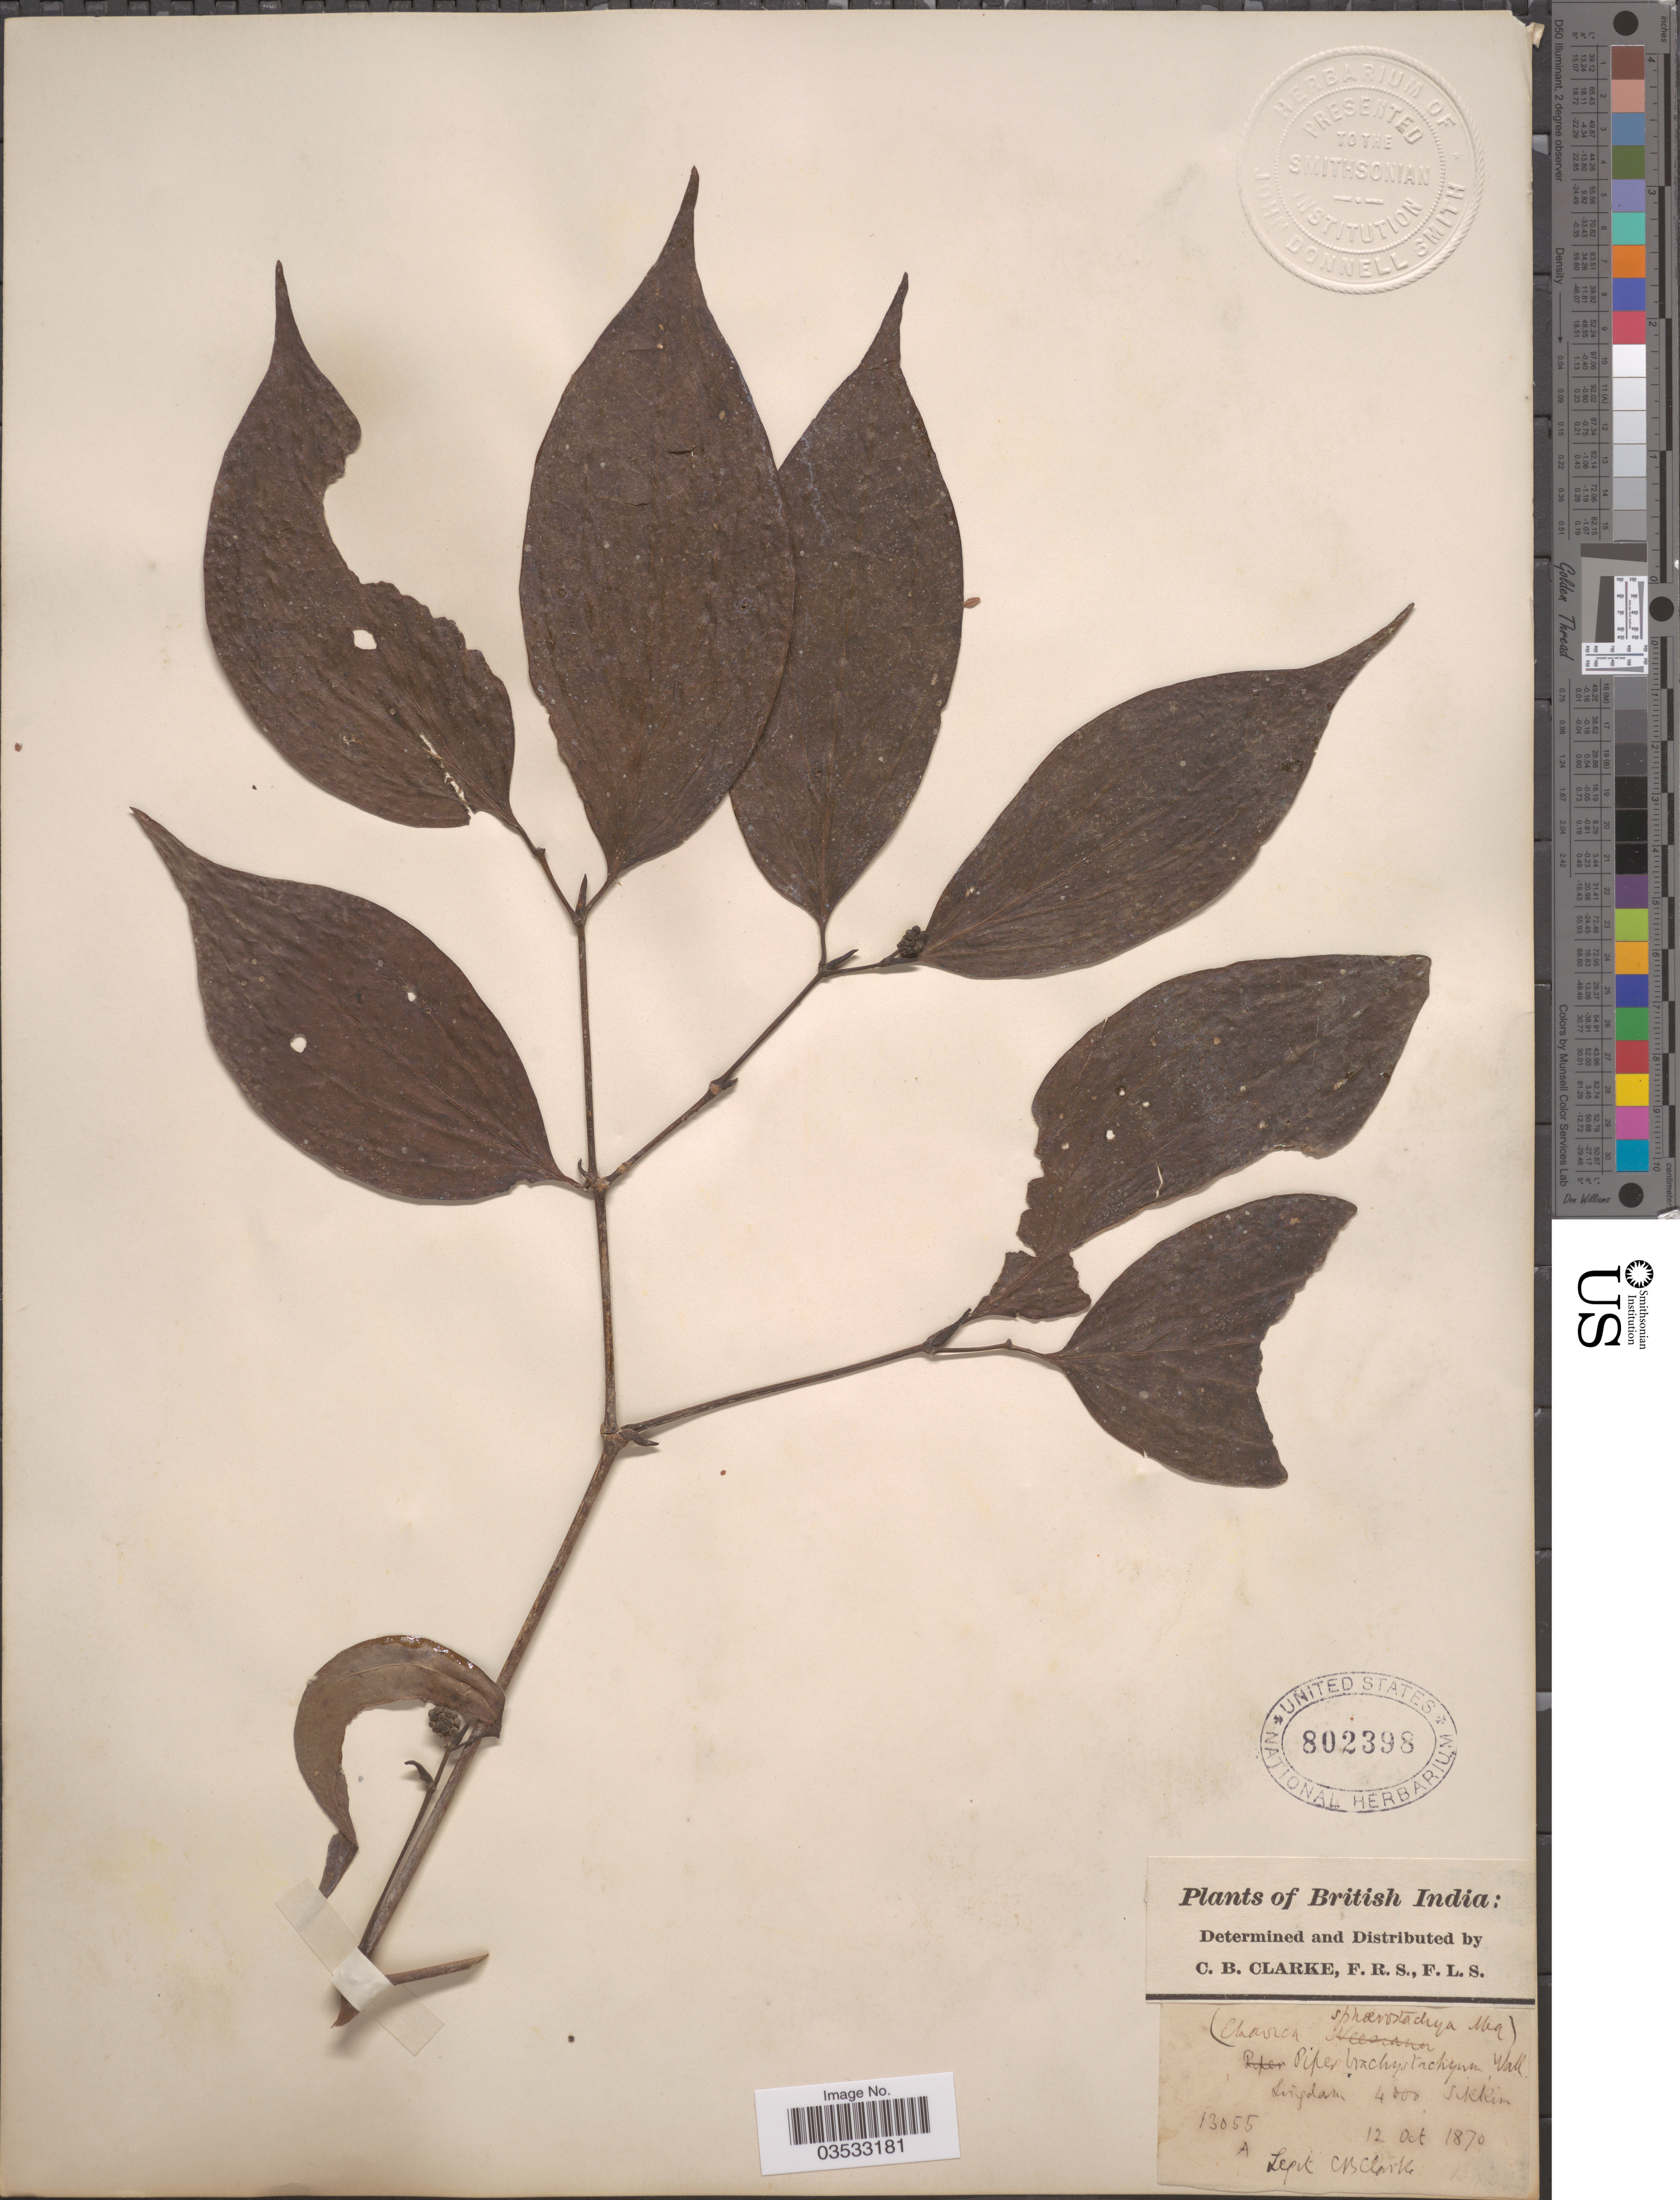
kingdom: Plantae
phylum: Tracheophyta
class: Magnoliopsida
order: Piperales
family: Piperaceae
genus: Piper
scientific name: Piper sphaerostachyum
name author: C. DC.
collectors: C. B. Clarke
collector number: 13055A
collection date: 1870-10-12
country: India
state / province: Sikkim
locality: British India. Lingdam, Sikkim.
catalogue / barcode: US 802398